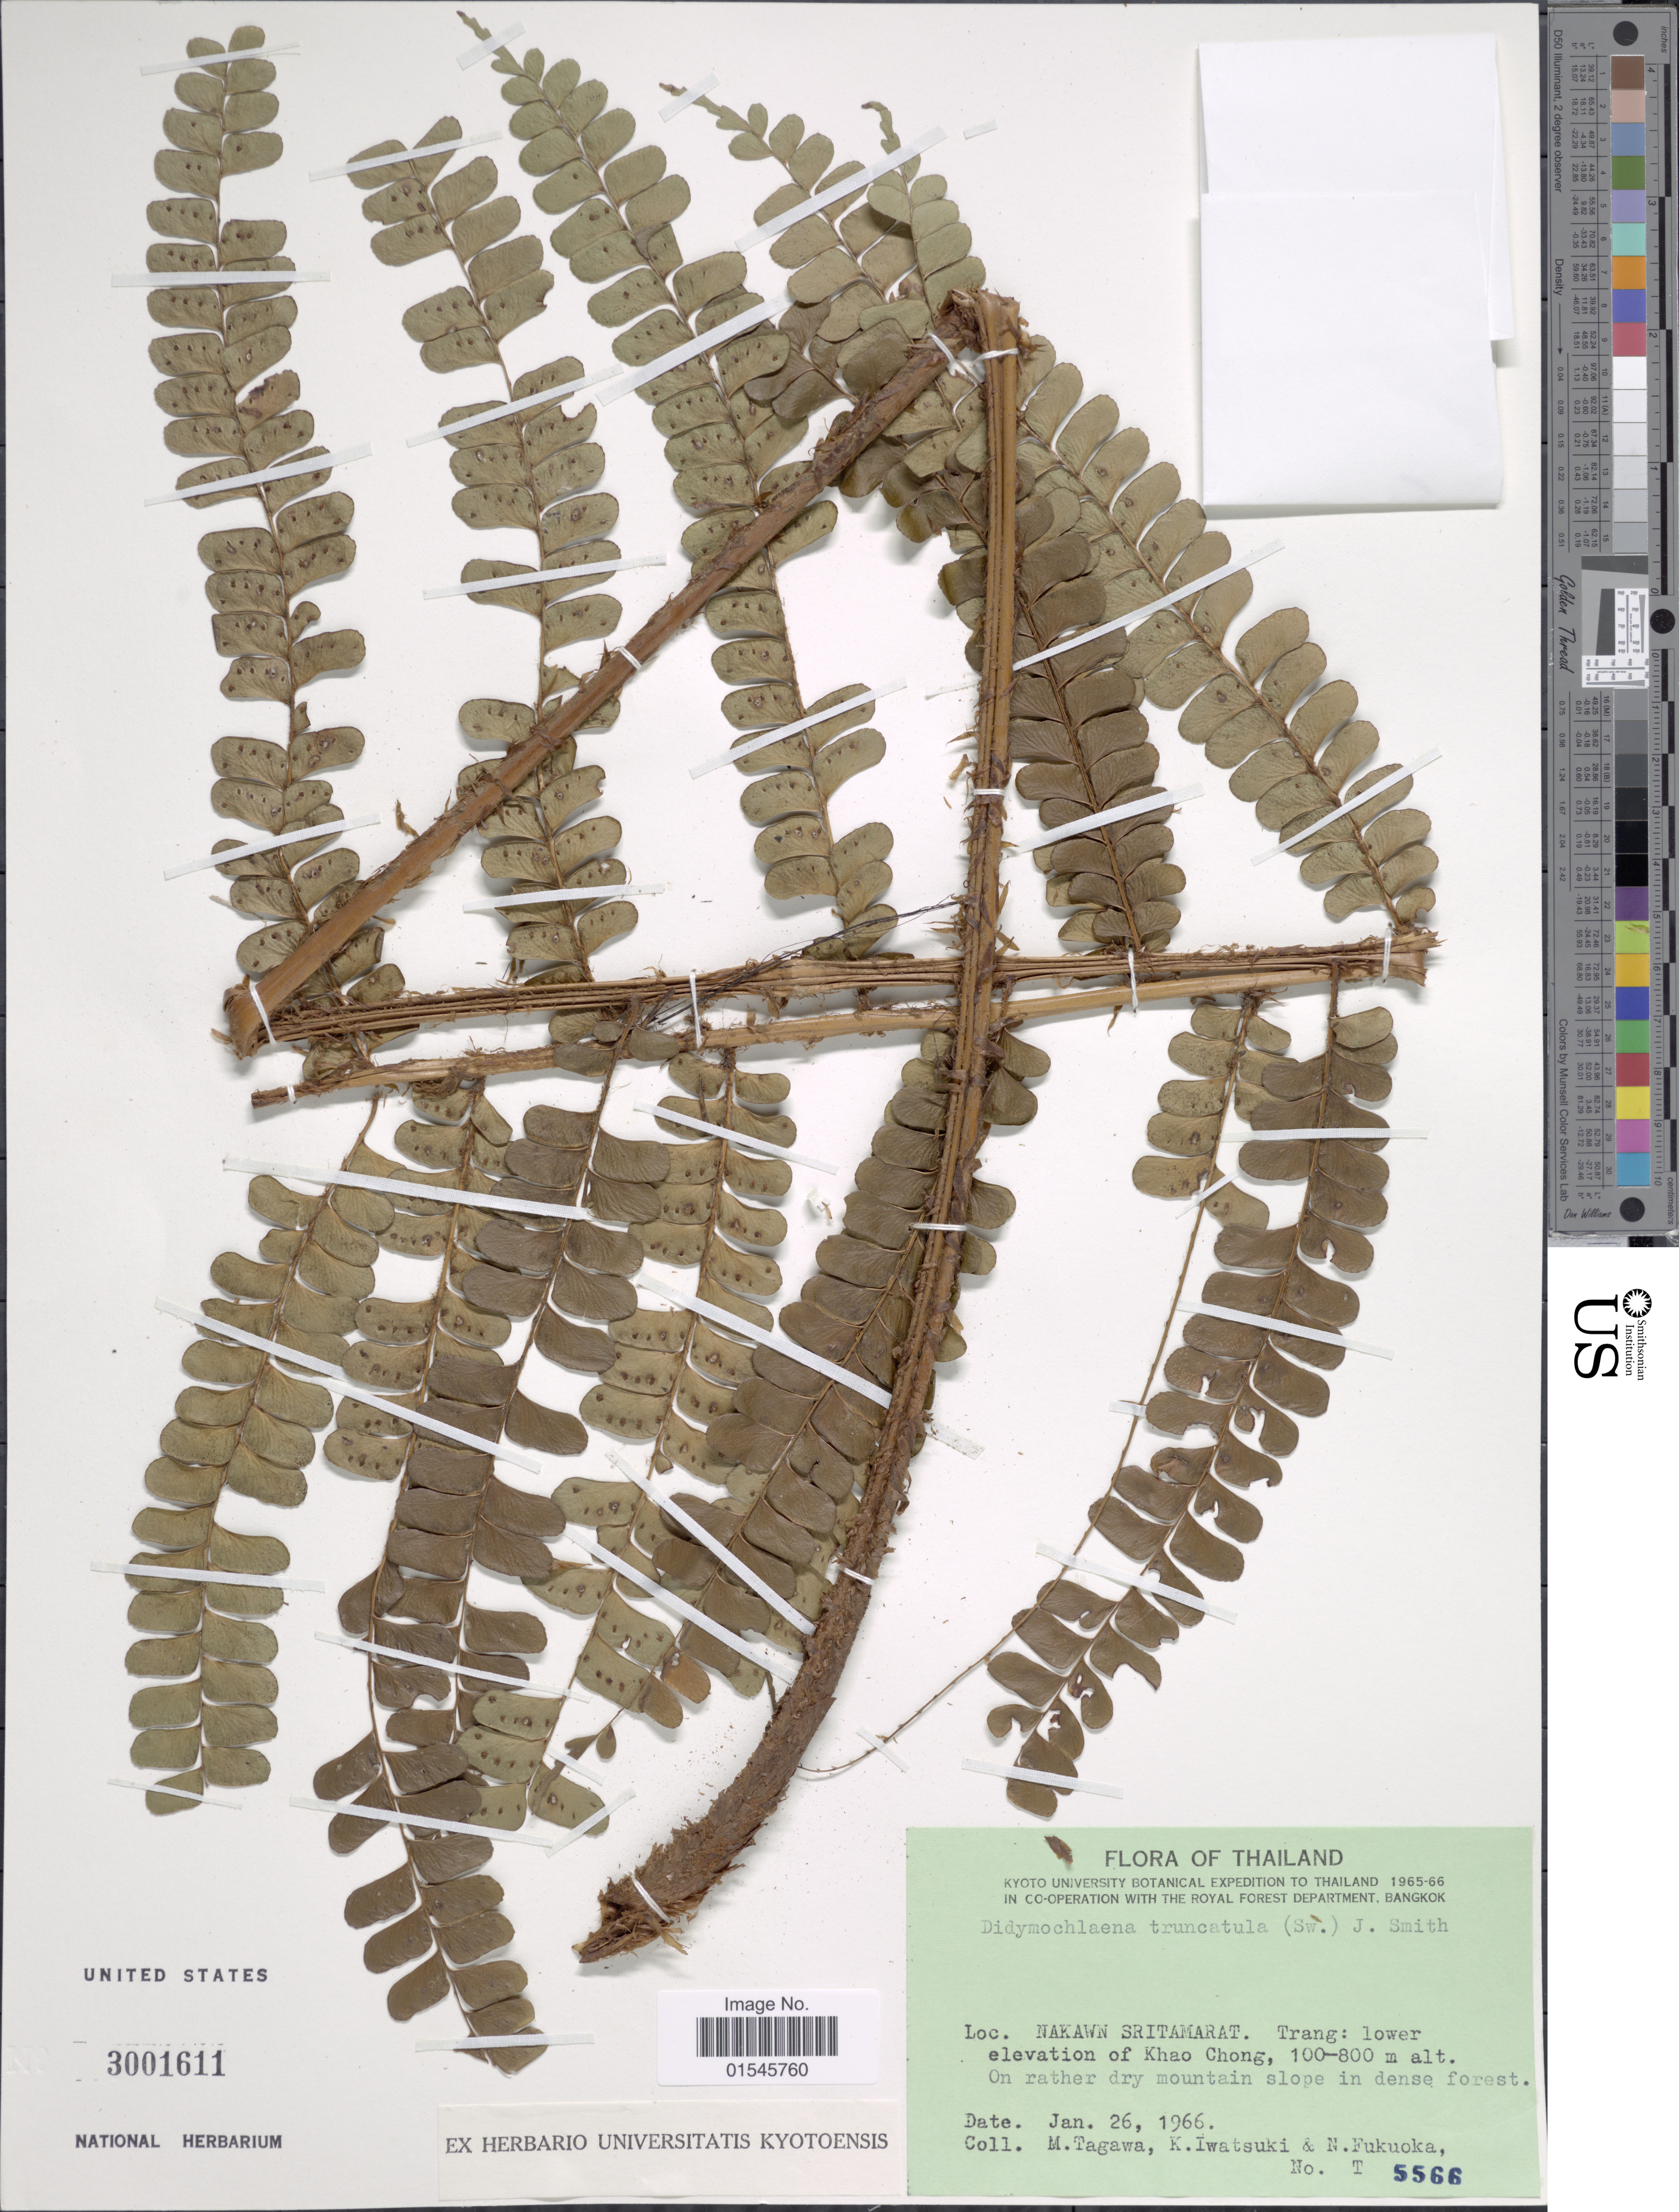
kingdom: Plantae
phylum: Tracheophyta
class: Polypodiopsida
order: Polypodiales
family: Didymochlaenaceae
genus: Didymochlaena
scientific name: Didymochlaena truncatula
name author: (Sw.) J. Sm.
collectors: M. Tagawa, K. Iwatsuki & N. Fukuoka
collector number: T 5566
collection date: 1966-01-26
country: Thailand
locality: Nakawn Sritamarat. Trang: lower elevation of Khao Chong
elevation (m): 100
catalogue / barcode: US 3001611